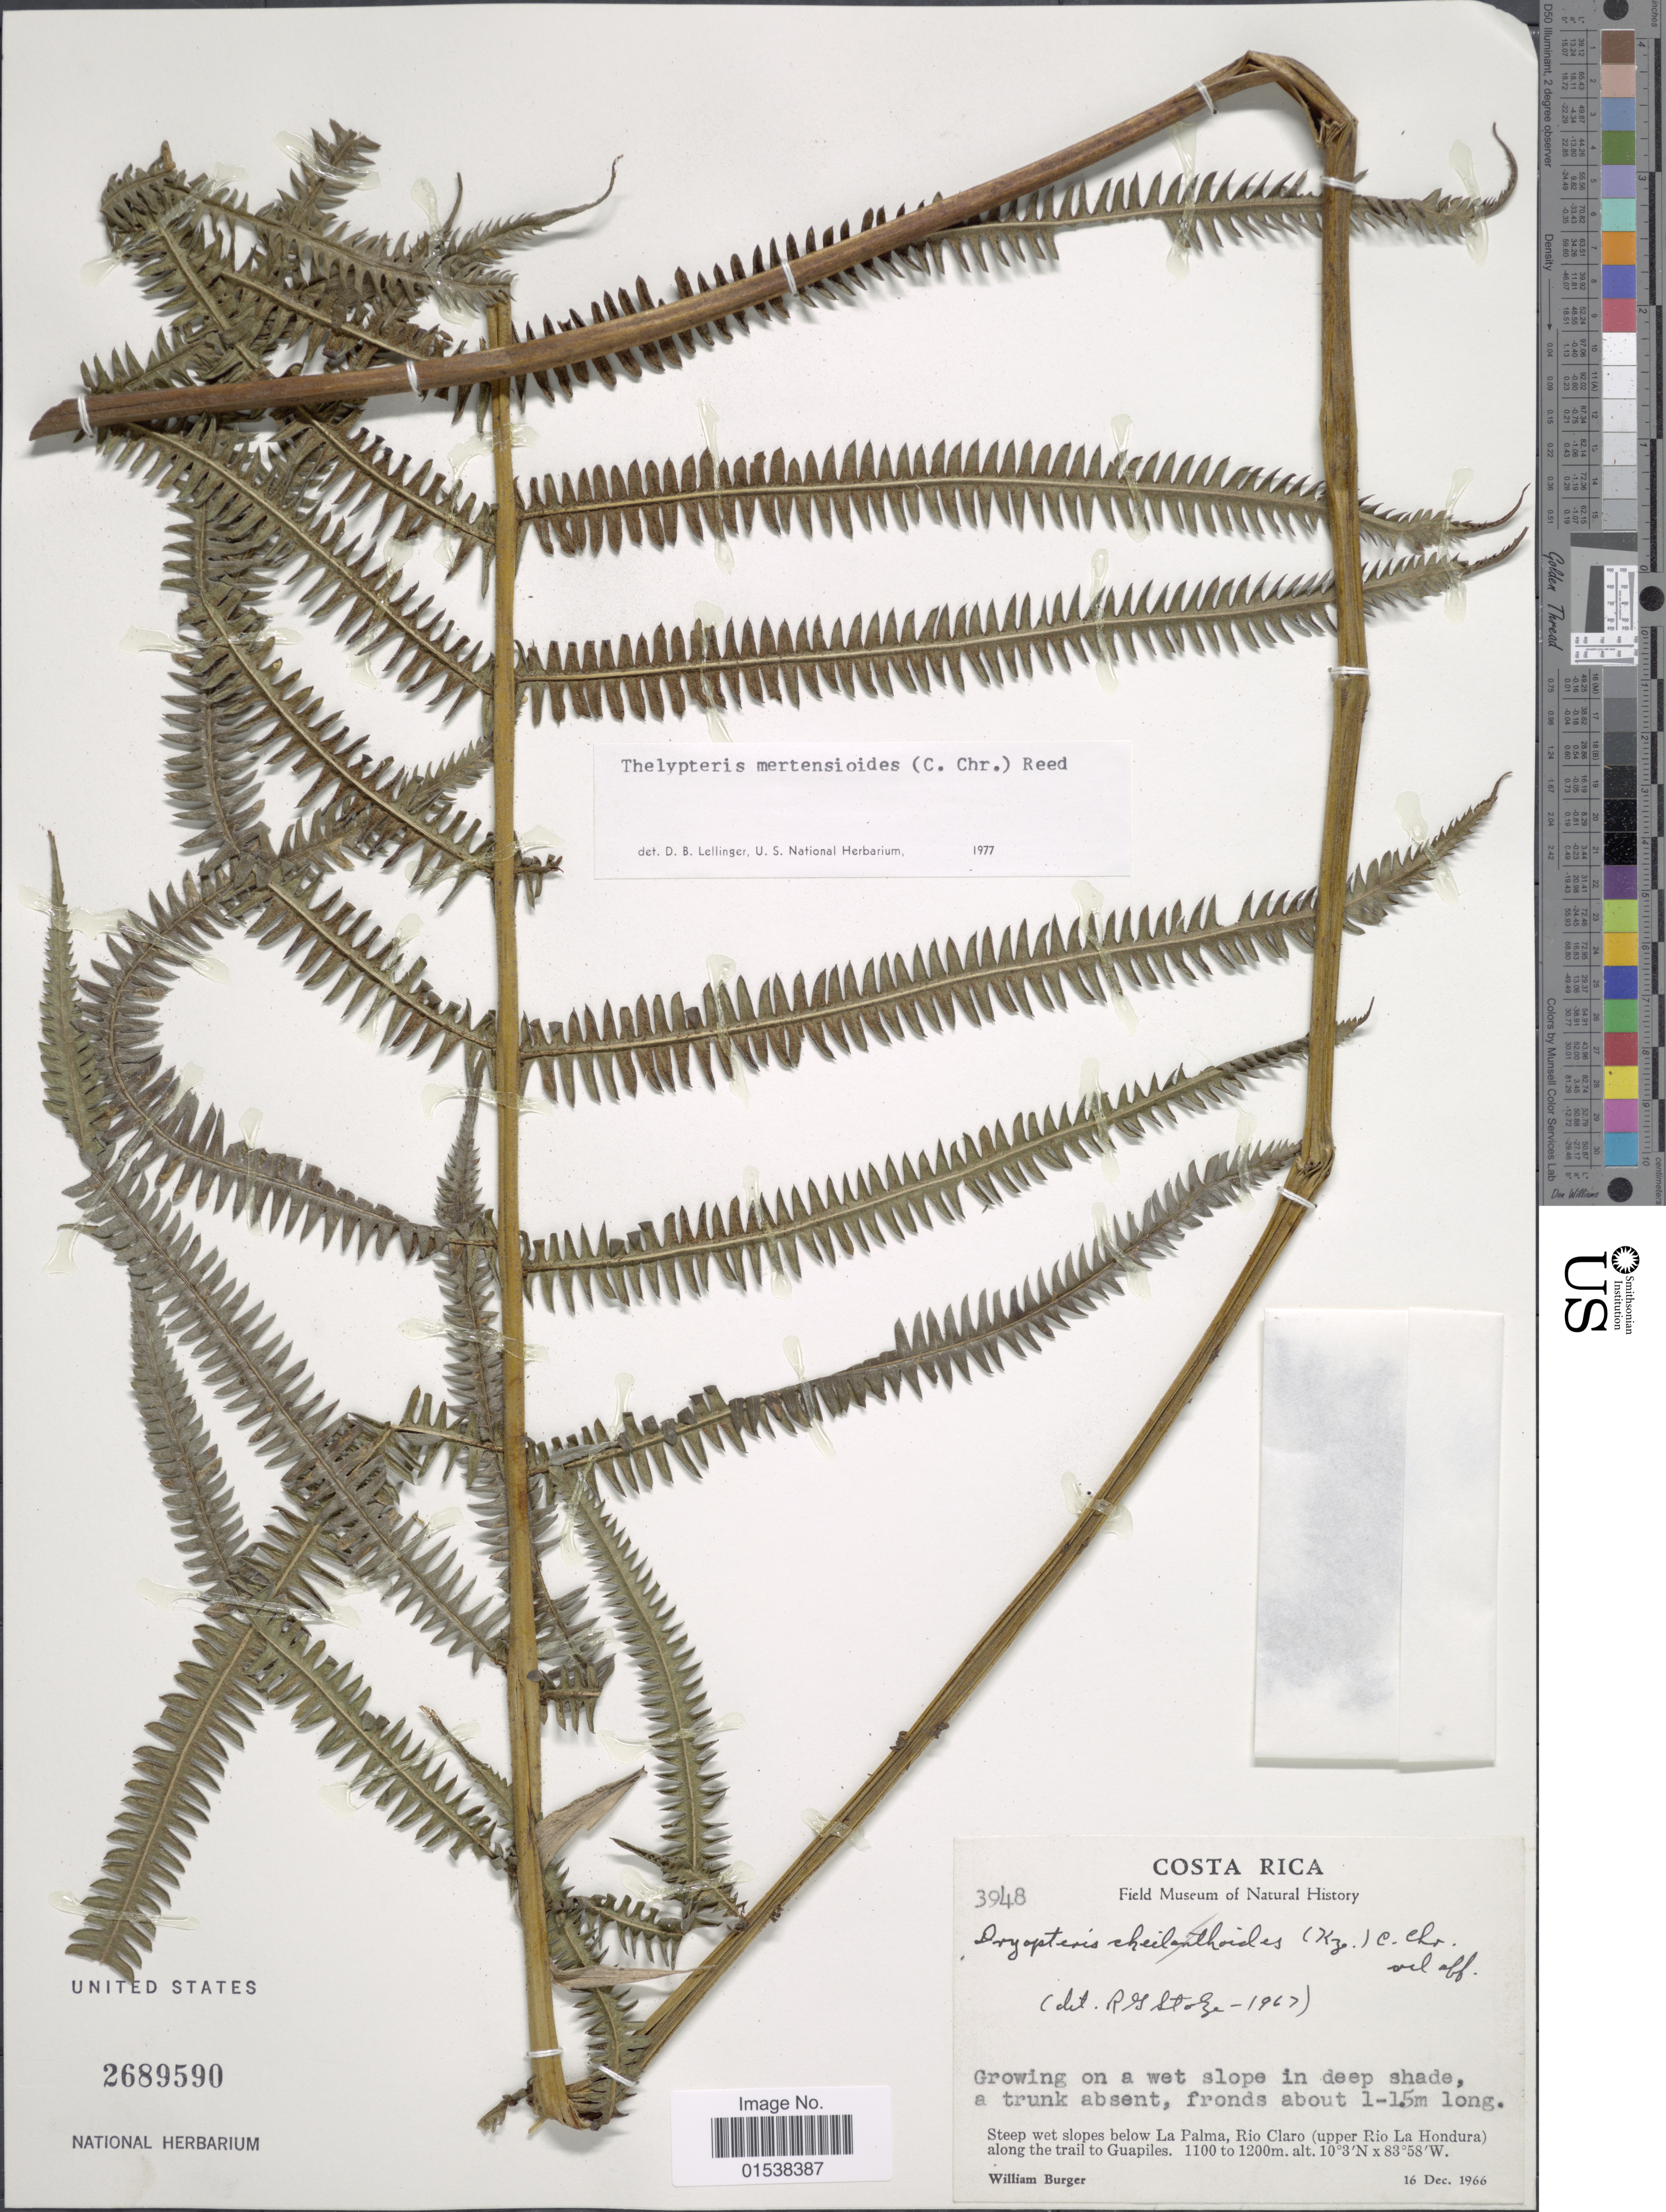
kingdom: Plantae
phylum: Tracheophyta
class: Polypodiopsida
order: Polypodiales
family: Thelypteridaceae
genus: Amauropelta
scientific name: Amauropelta mertensioides (C. Chr.) comb. nov., ined 2015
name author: (C. Chr.)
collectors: W. Burger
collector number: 3948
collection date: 1966-12-16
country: Costa Rica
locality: Steep wet slopes below La Palma, Rio Claro (upper Rio La Hondura) along the trail to Guapiles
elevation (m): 1100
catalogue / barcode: US 2689590